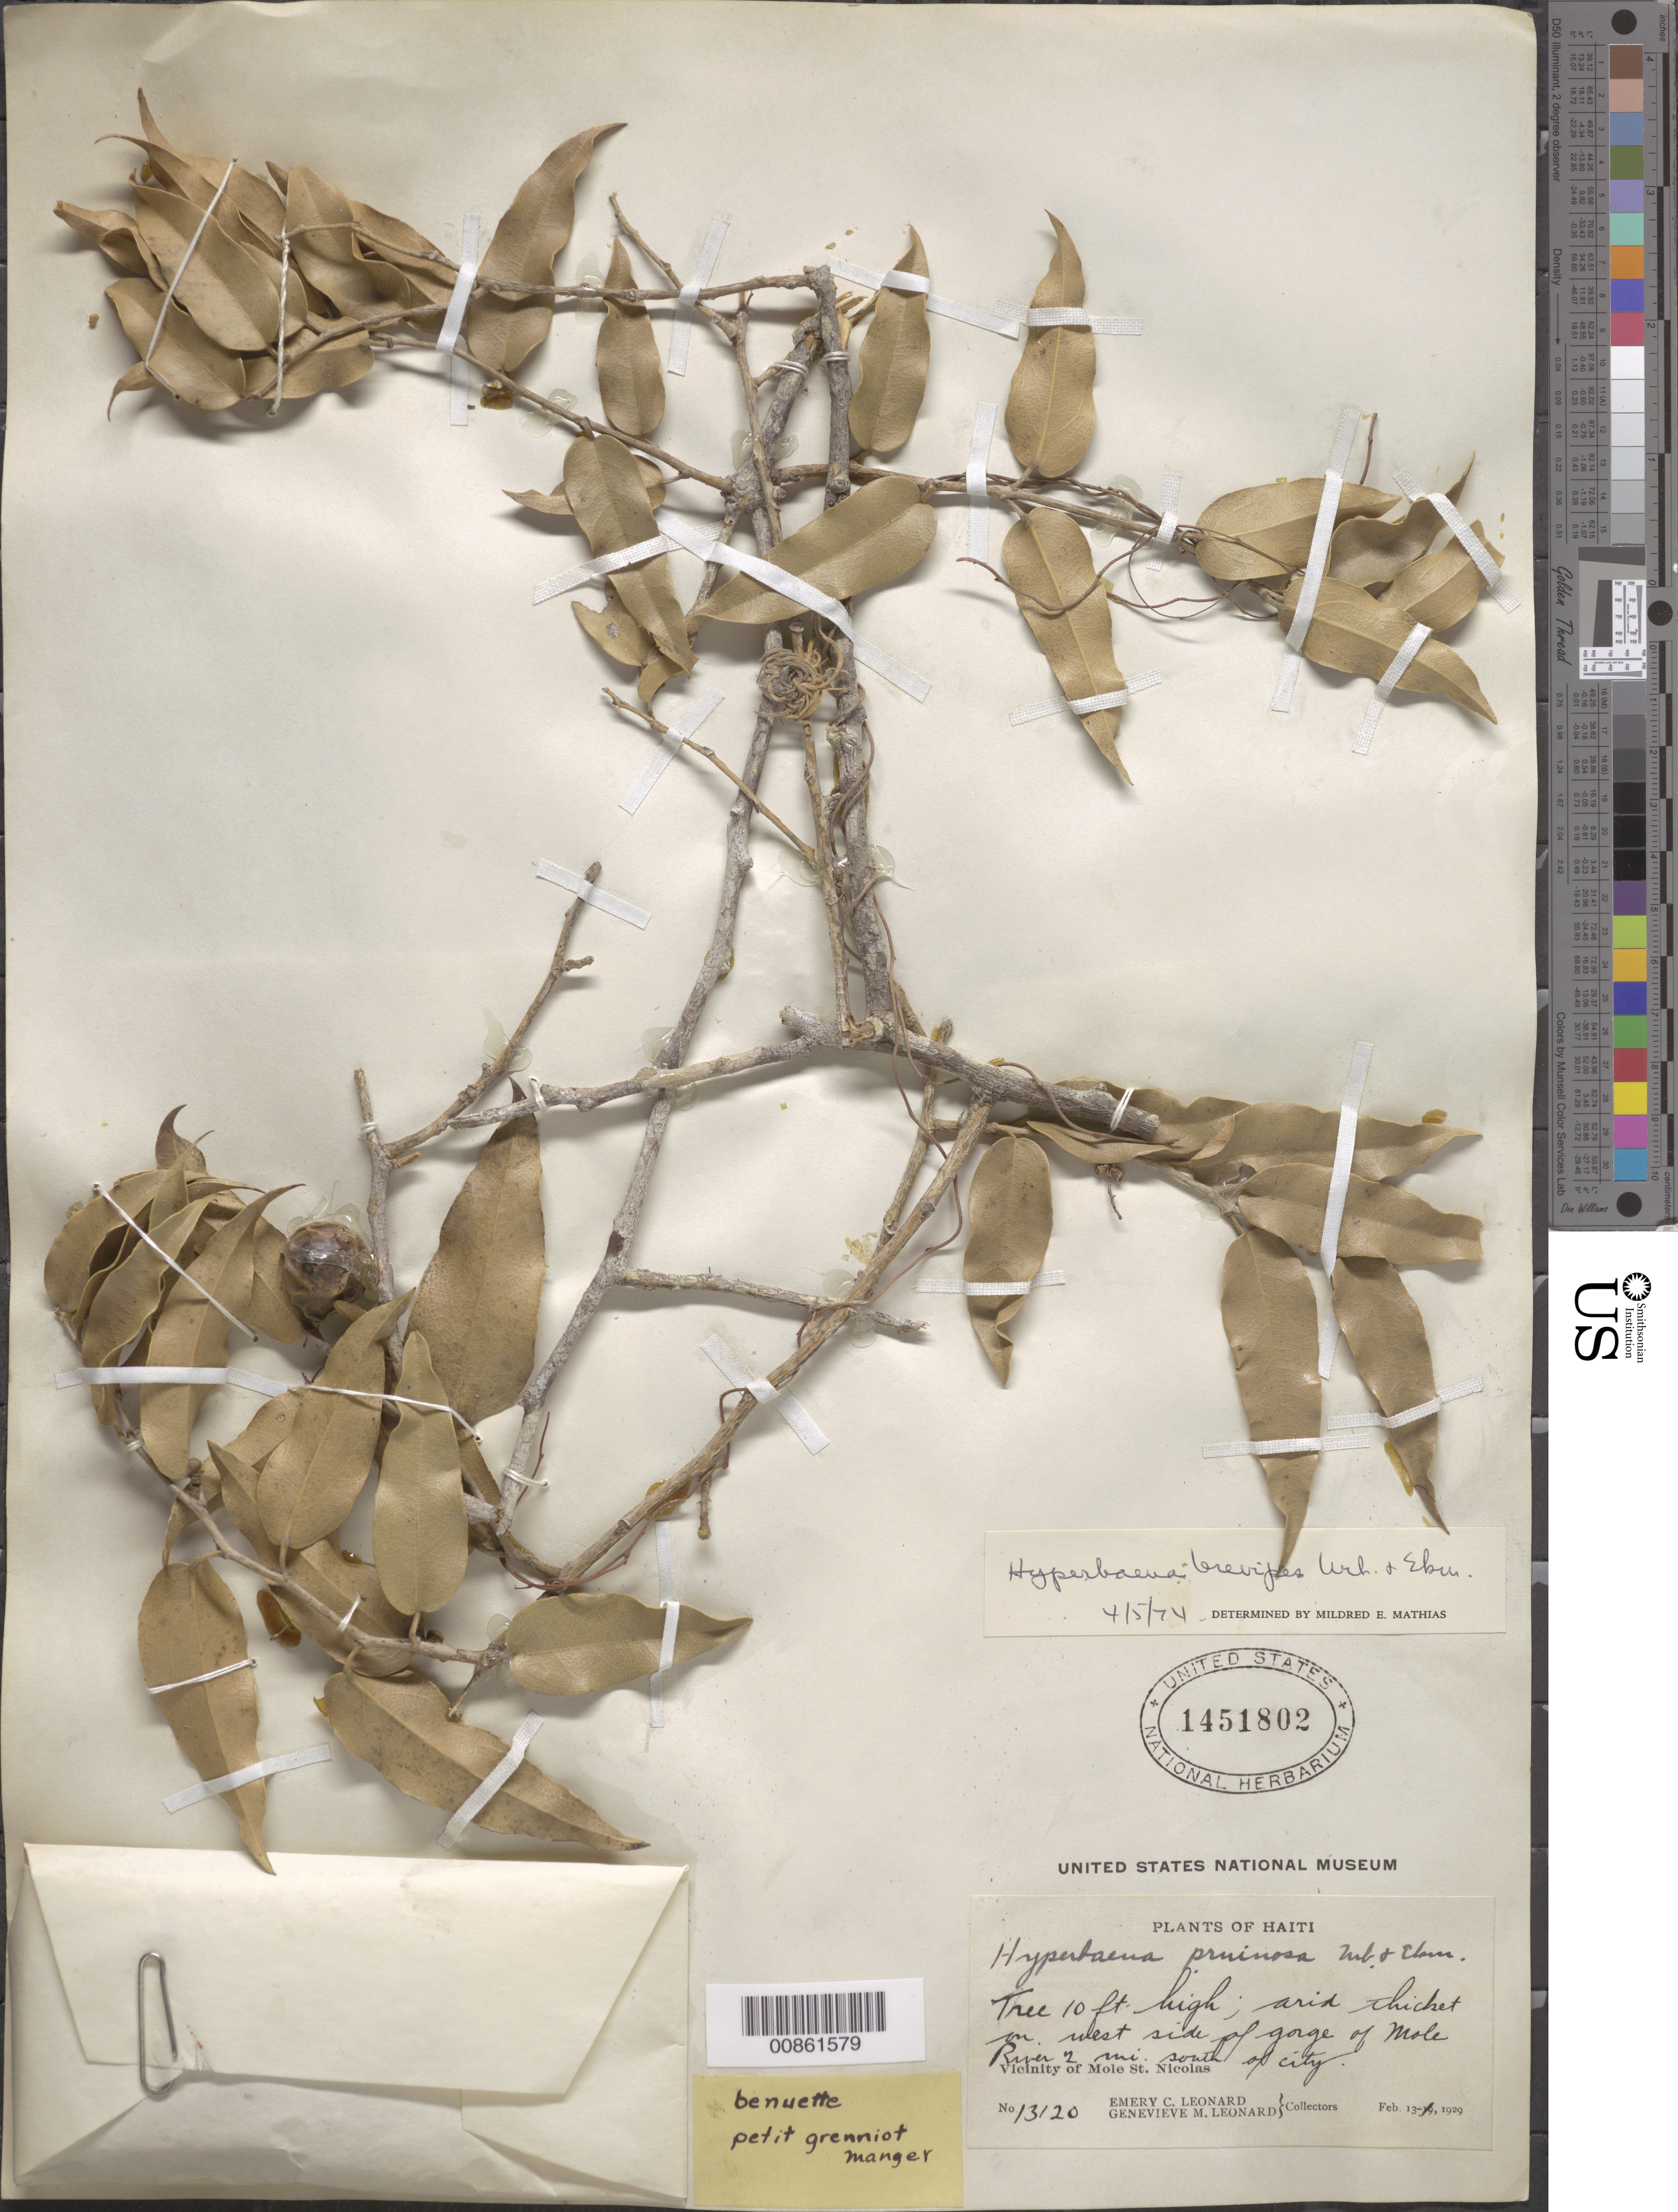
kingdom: Plantae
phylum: Tracheophyta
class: Magnoliopsida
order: Ranunculales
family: Menispermaceae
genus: Hyperbaena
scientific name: Hyperbaena brevipes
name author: Urb. & Ekman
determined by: Mathias, M. E.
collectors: E. C. Leonard & G. M. Leonard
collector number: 13120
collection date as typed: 13 Feb 1929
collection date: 1929-02-13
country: Haiti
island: Hispaniola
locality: Vicinity of Mole St. Nicolas, on W side of gorge of Mole River, 2 mi south of city.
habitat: Arid thicket.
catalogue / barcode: US 1451802